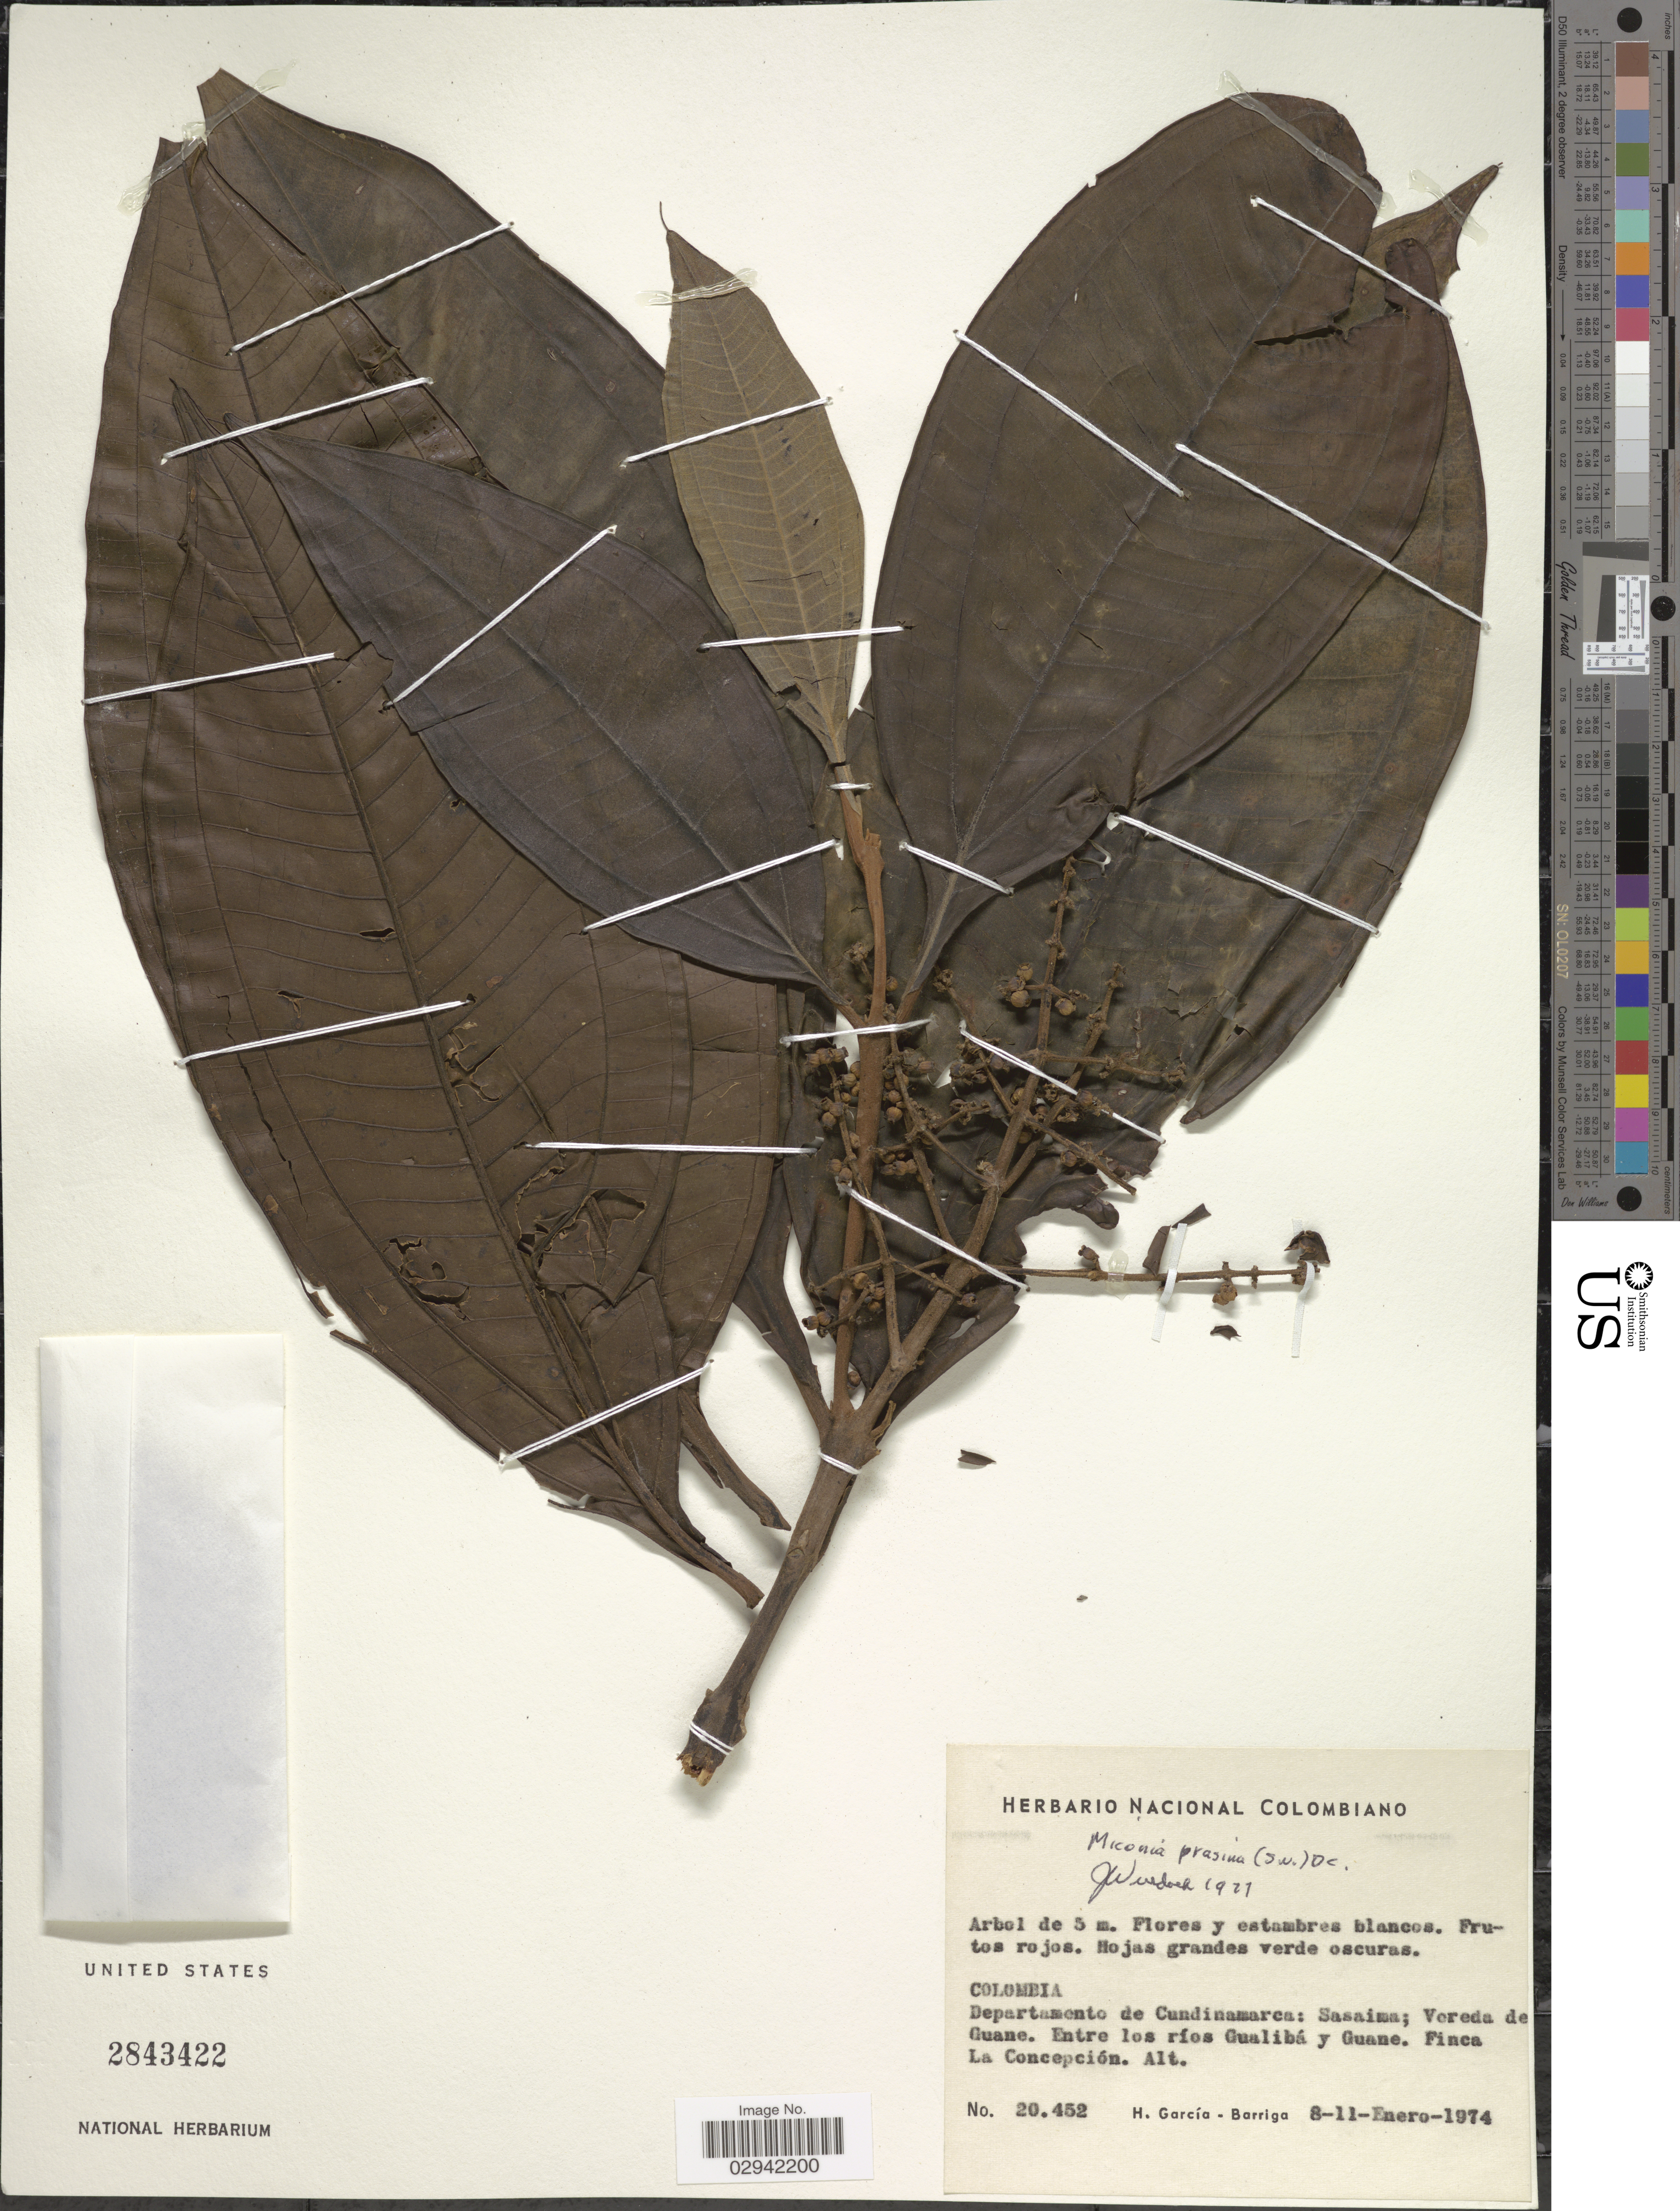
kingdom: Plantae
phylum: Tracheophyta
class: Magnoliopsida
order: Myrtales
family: Melastomataceae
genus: Miconia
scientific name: Miconia prasina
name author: (Sw.) DC.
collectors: H. García Barriga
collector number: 20452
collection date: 1974-01-08/1974-01-11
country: Colombia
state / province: Cundinamarca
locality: Departamento de Cundinamarca: Sasaima; Vereda de Guane. Entre los ríos Gualibá y Guane. Finca La Concepción.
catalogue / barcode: US 2843422